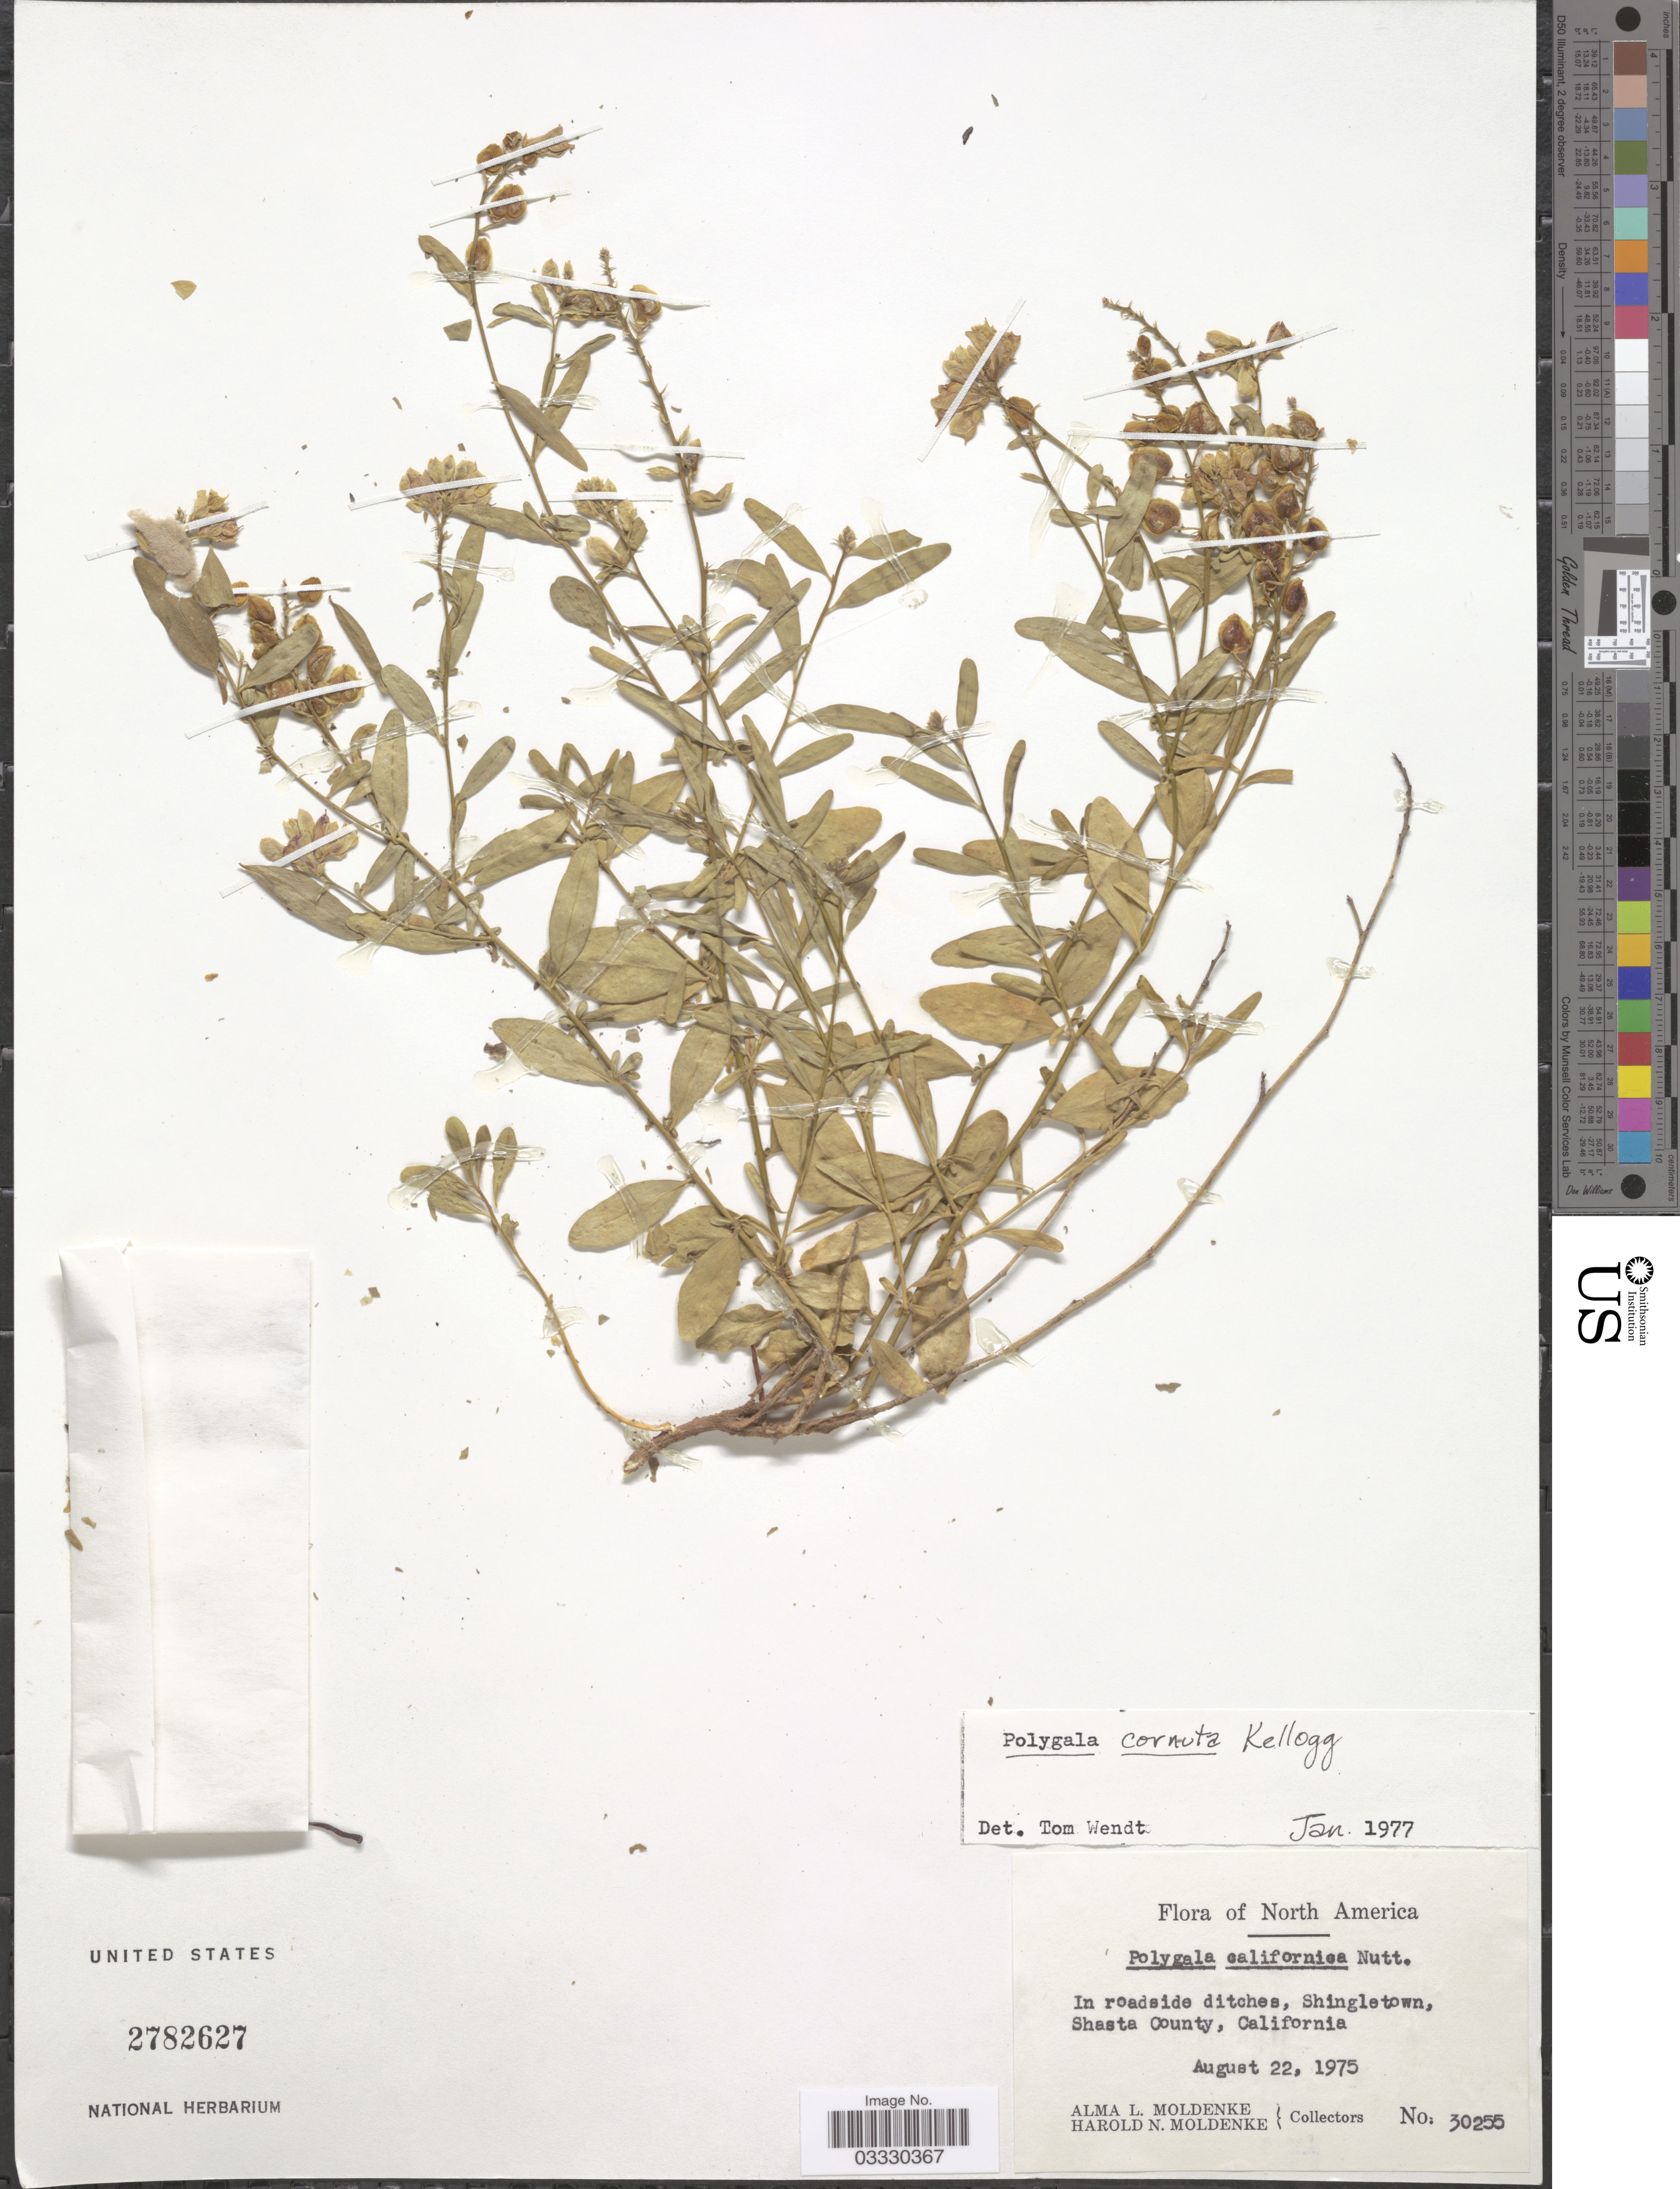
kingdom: Plantae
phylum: Tracheophyta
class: Magnoliopsida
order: Fabales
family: Polygalaceae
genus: Rhinotropis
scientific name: Rhinotropis cornuta var. cornuta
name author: (Kellogg) J.R. Abbott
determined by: Strong, Mark T., (BOT), Smithsonian Institution - National Museum of Natural History (UNITED STATES)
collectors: A. L. Moldenke & H. N. Moldenke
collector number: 30255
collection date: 1975-08-22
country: United States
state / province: California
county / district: Shasta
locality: Shingletown, Shasta County.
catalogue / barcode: US 2782627